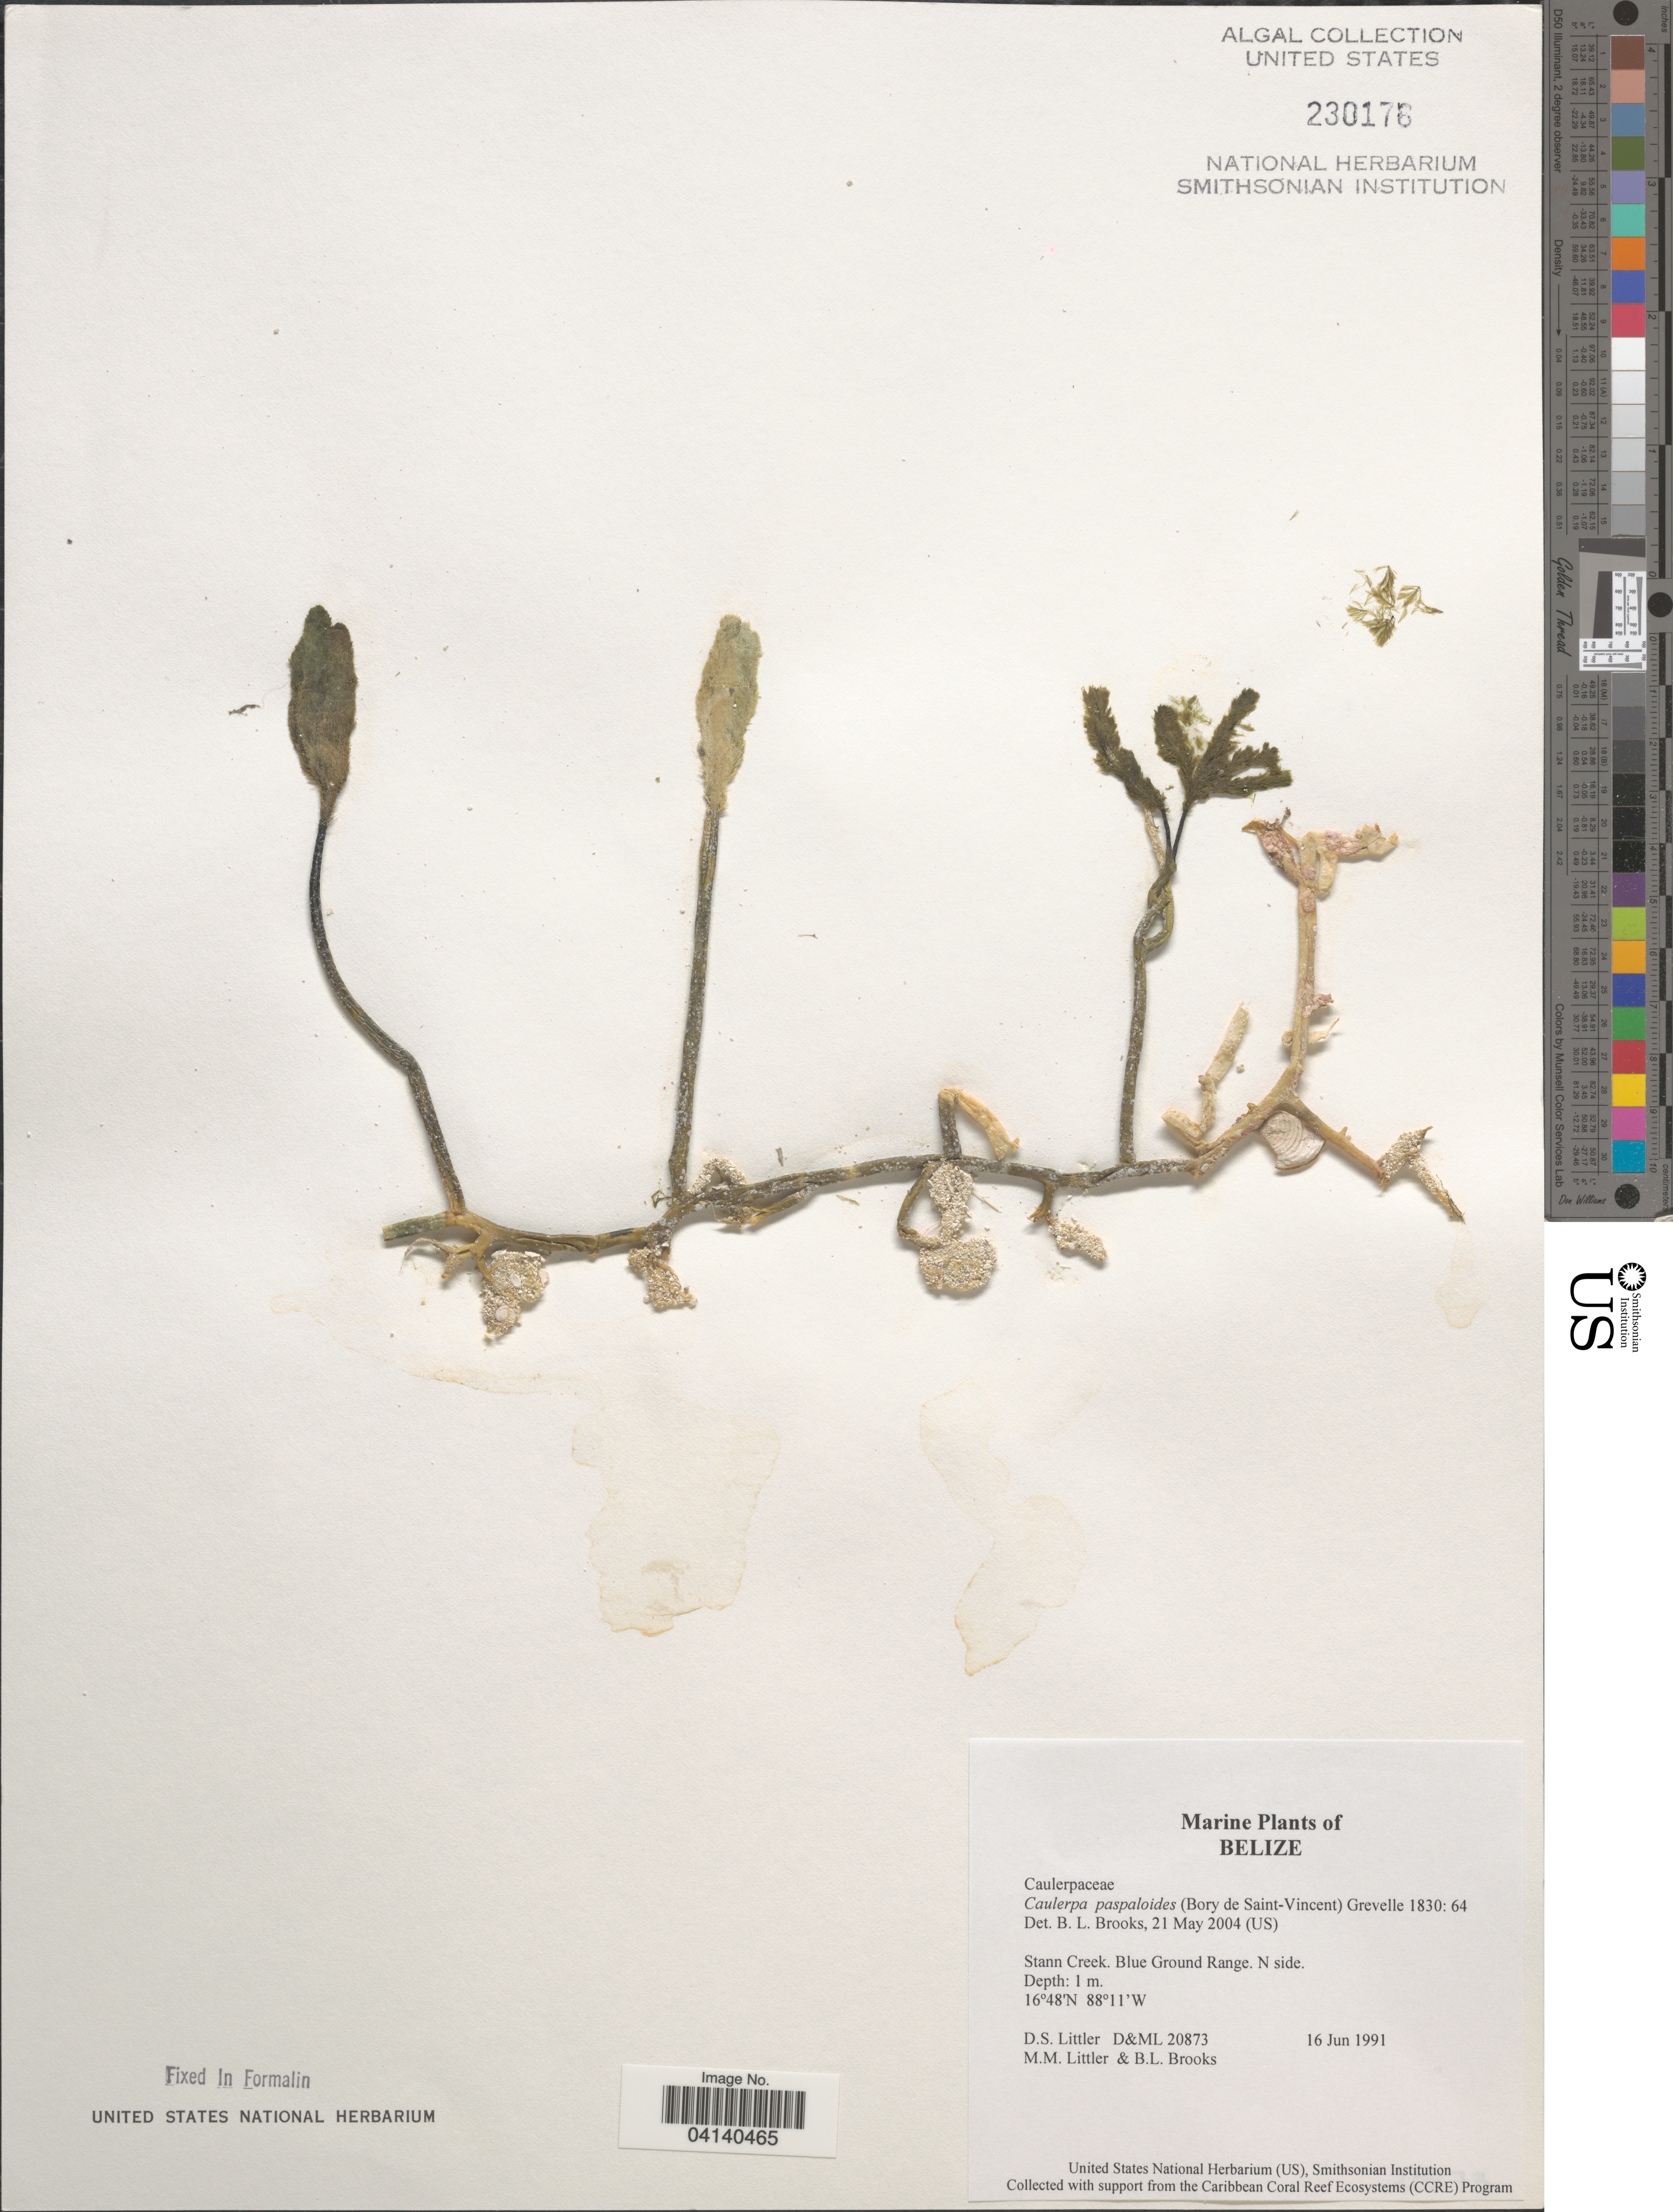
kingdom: Plantae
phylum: Chlorophyta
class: Ulvophyceae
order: Bryopsidales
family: Caulerpaceae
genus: Caulerpa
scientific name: Caulerpa paspaloides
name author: (Bory) Grev.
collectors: D. S. Littler & B. Brooks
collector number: D&ML20873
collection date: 1991-06-16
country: Belize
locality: Stann Creek. Blue Ground Range. N side.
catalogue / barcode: US 230176